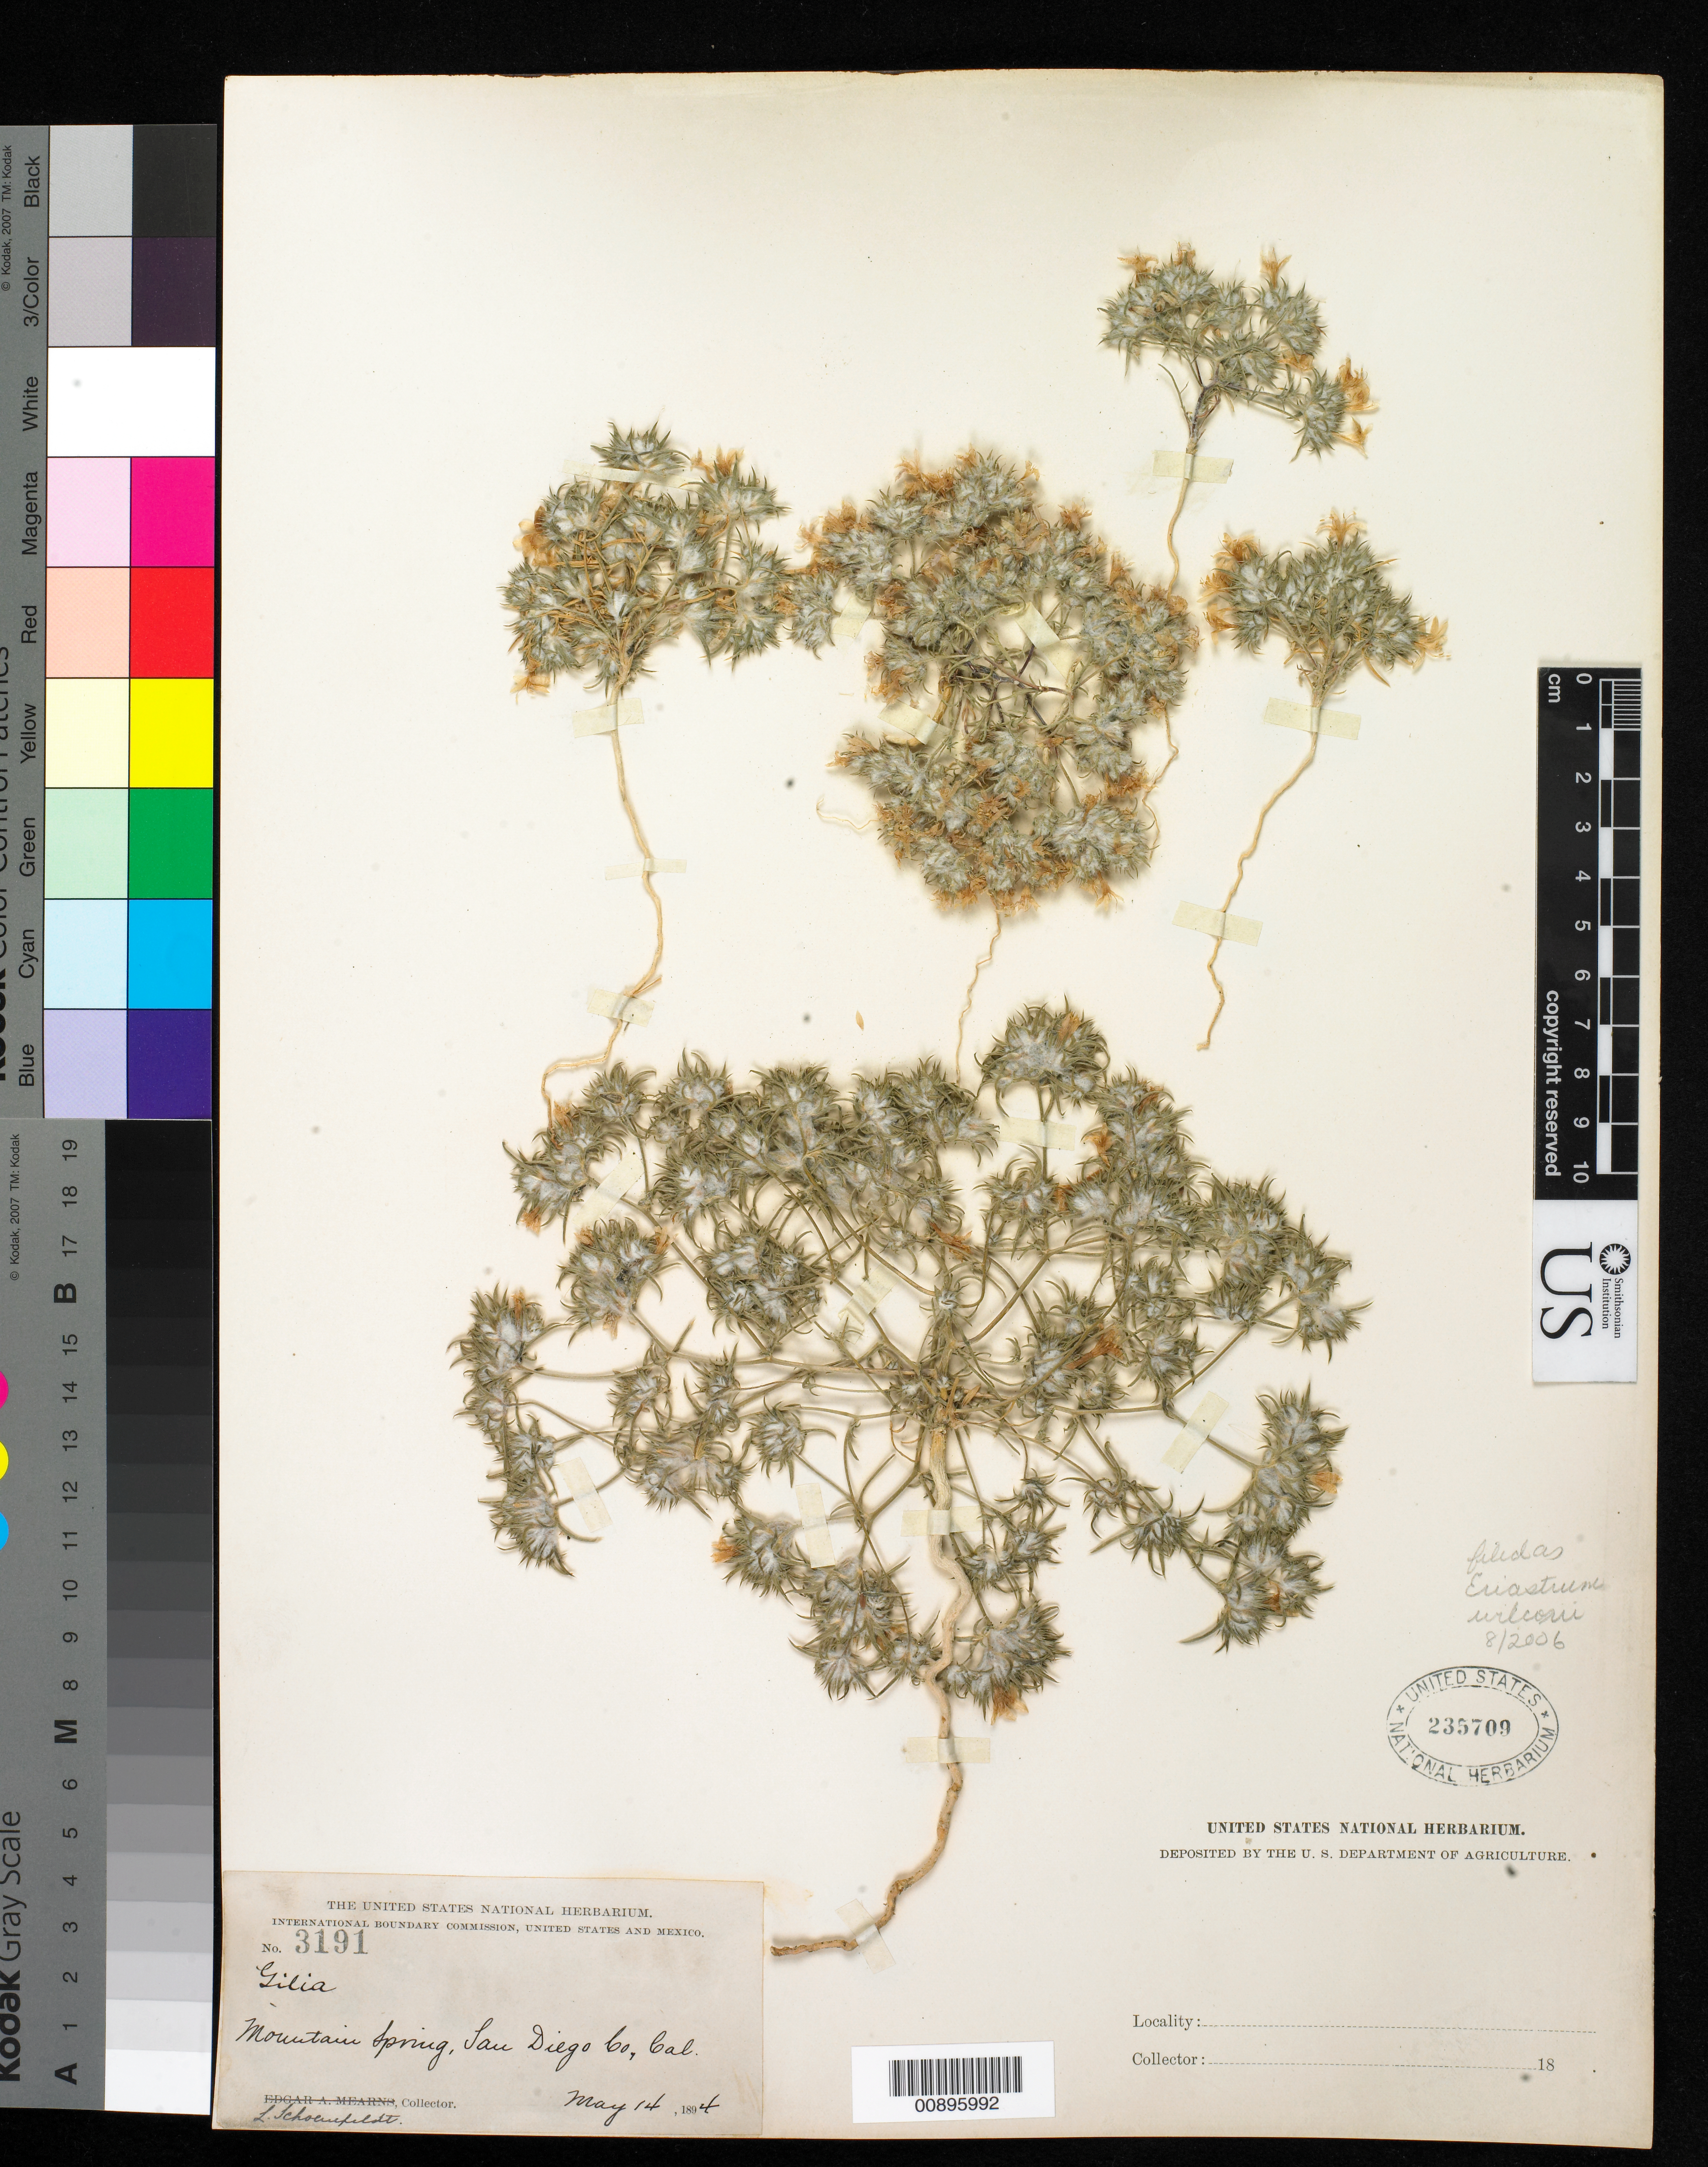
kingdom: Plantae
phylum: Tracheophyta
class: Magnoliopsida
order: Ericales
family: Polemoniaceae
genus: Eriastrum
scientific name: Eriastrum wilcoxii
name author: (A. Nelson) H. Mason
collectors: L. Schoenfeldt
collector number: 3191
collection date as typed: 14 May 1894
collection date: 1894-05-14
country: United States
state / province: California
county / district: San Diego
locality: Mountain Spring, San Diego County, California.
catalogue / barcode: US 235709